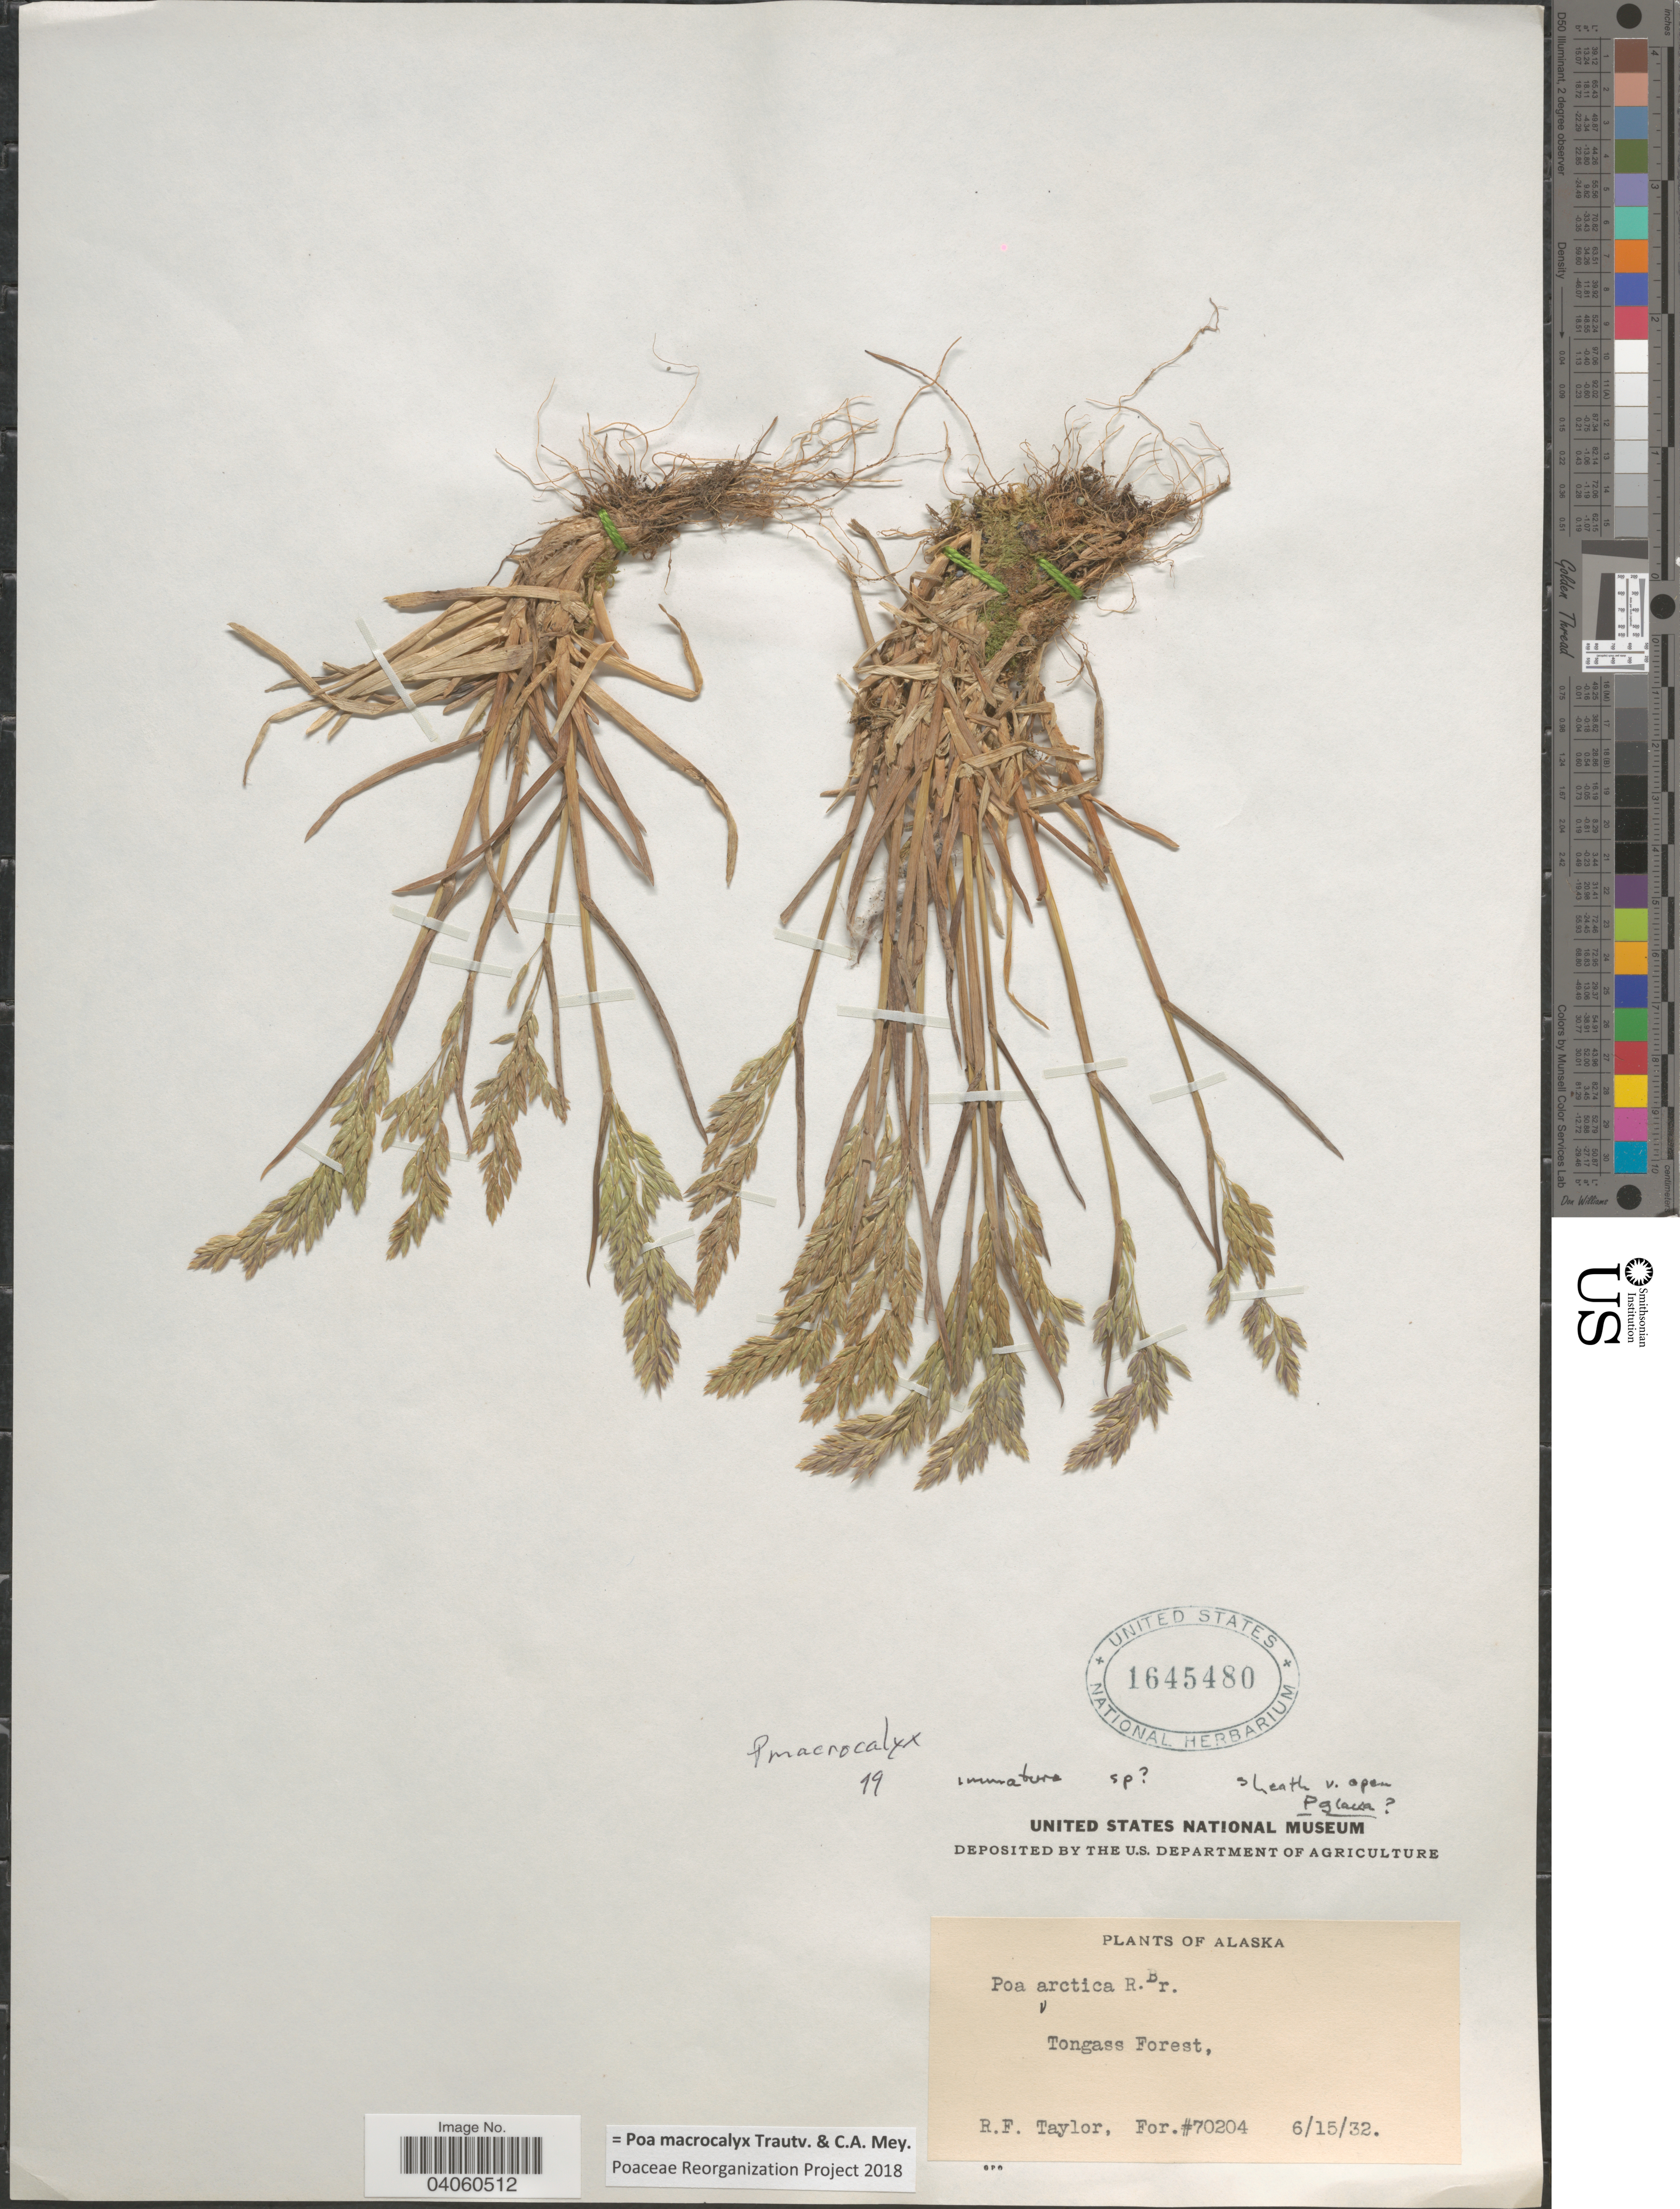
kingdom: Plantae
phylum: Tracheophyta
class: Liliopsida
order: Poales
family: Poaceae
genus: Poa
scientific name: Poa macrocalyx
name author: Trautv. & C.A. Mey.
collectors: R. Taylor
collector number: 70204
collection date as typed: Transcribed d/m/y: 15/6/32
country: United States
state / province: Alaska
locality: Tongass Forest.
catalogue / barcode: US 1645480